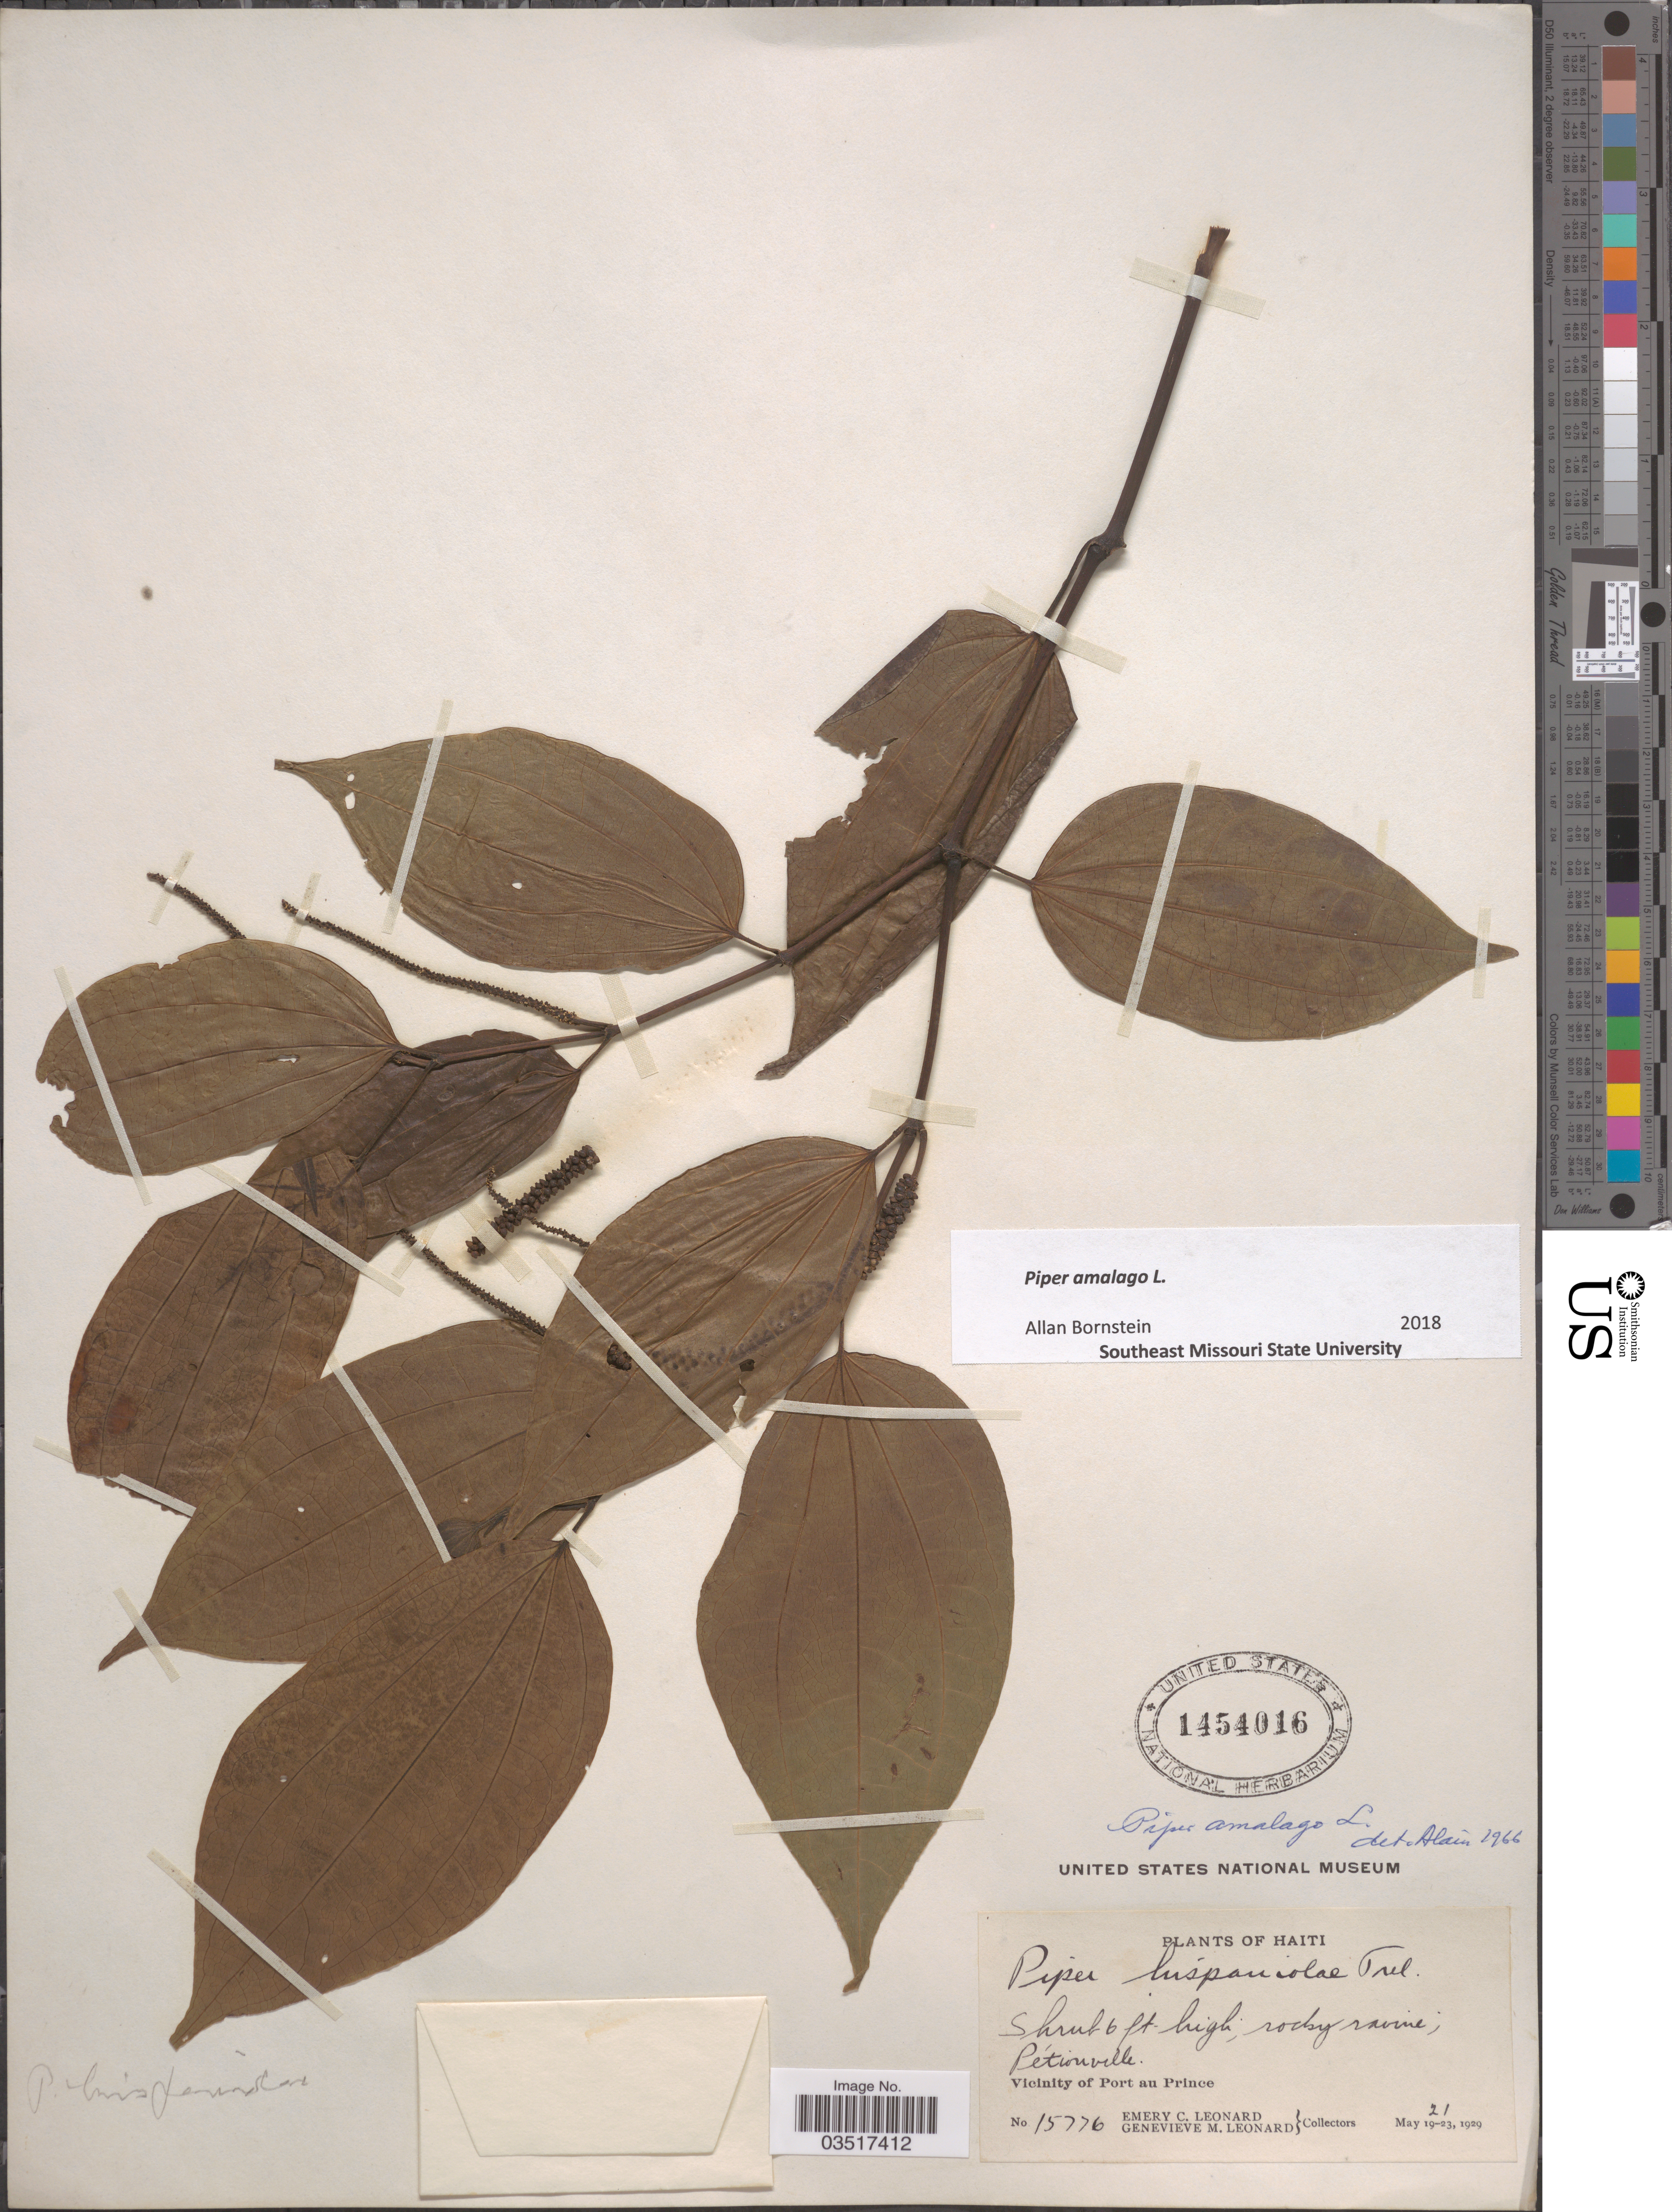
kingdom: Plantae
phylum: Tracheophyta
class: Magnoliopsida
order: Piperales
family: Piperaceae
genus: Piper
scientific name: Piper amalago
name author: L.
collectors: E. C. Leonard & G. M. Leonard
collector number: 15776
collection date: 1929-05-21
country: Haiti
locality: Rocky ravine, Pétionville. Vicinity of Port au Prince.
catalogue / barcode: US 1454016